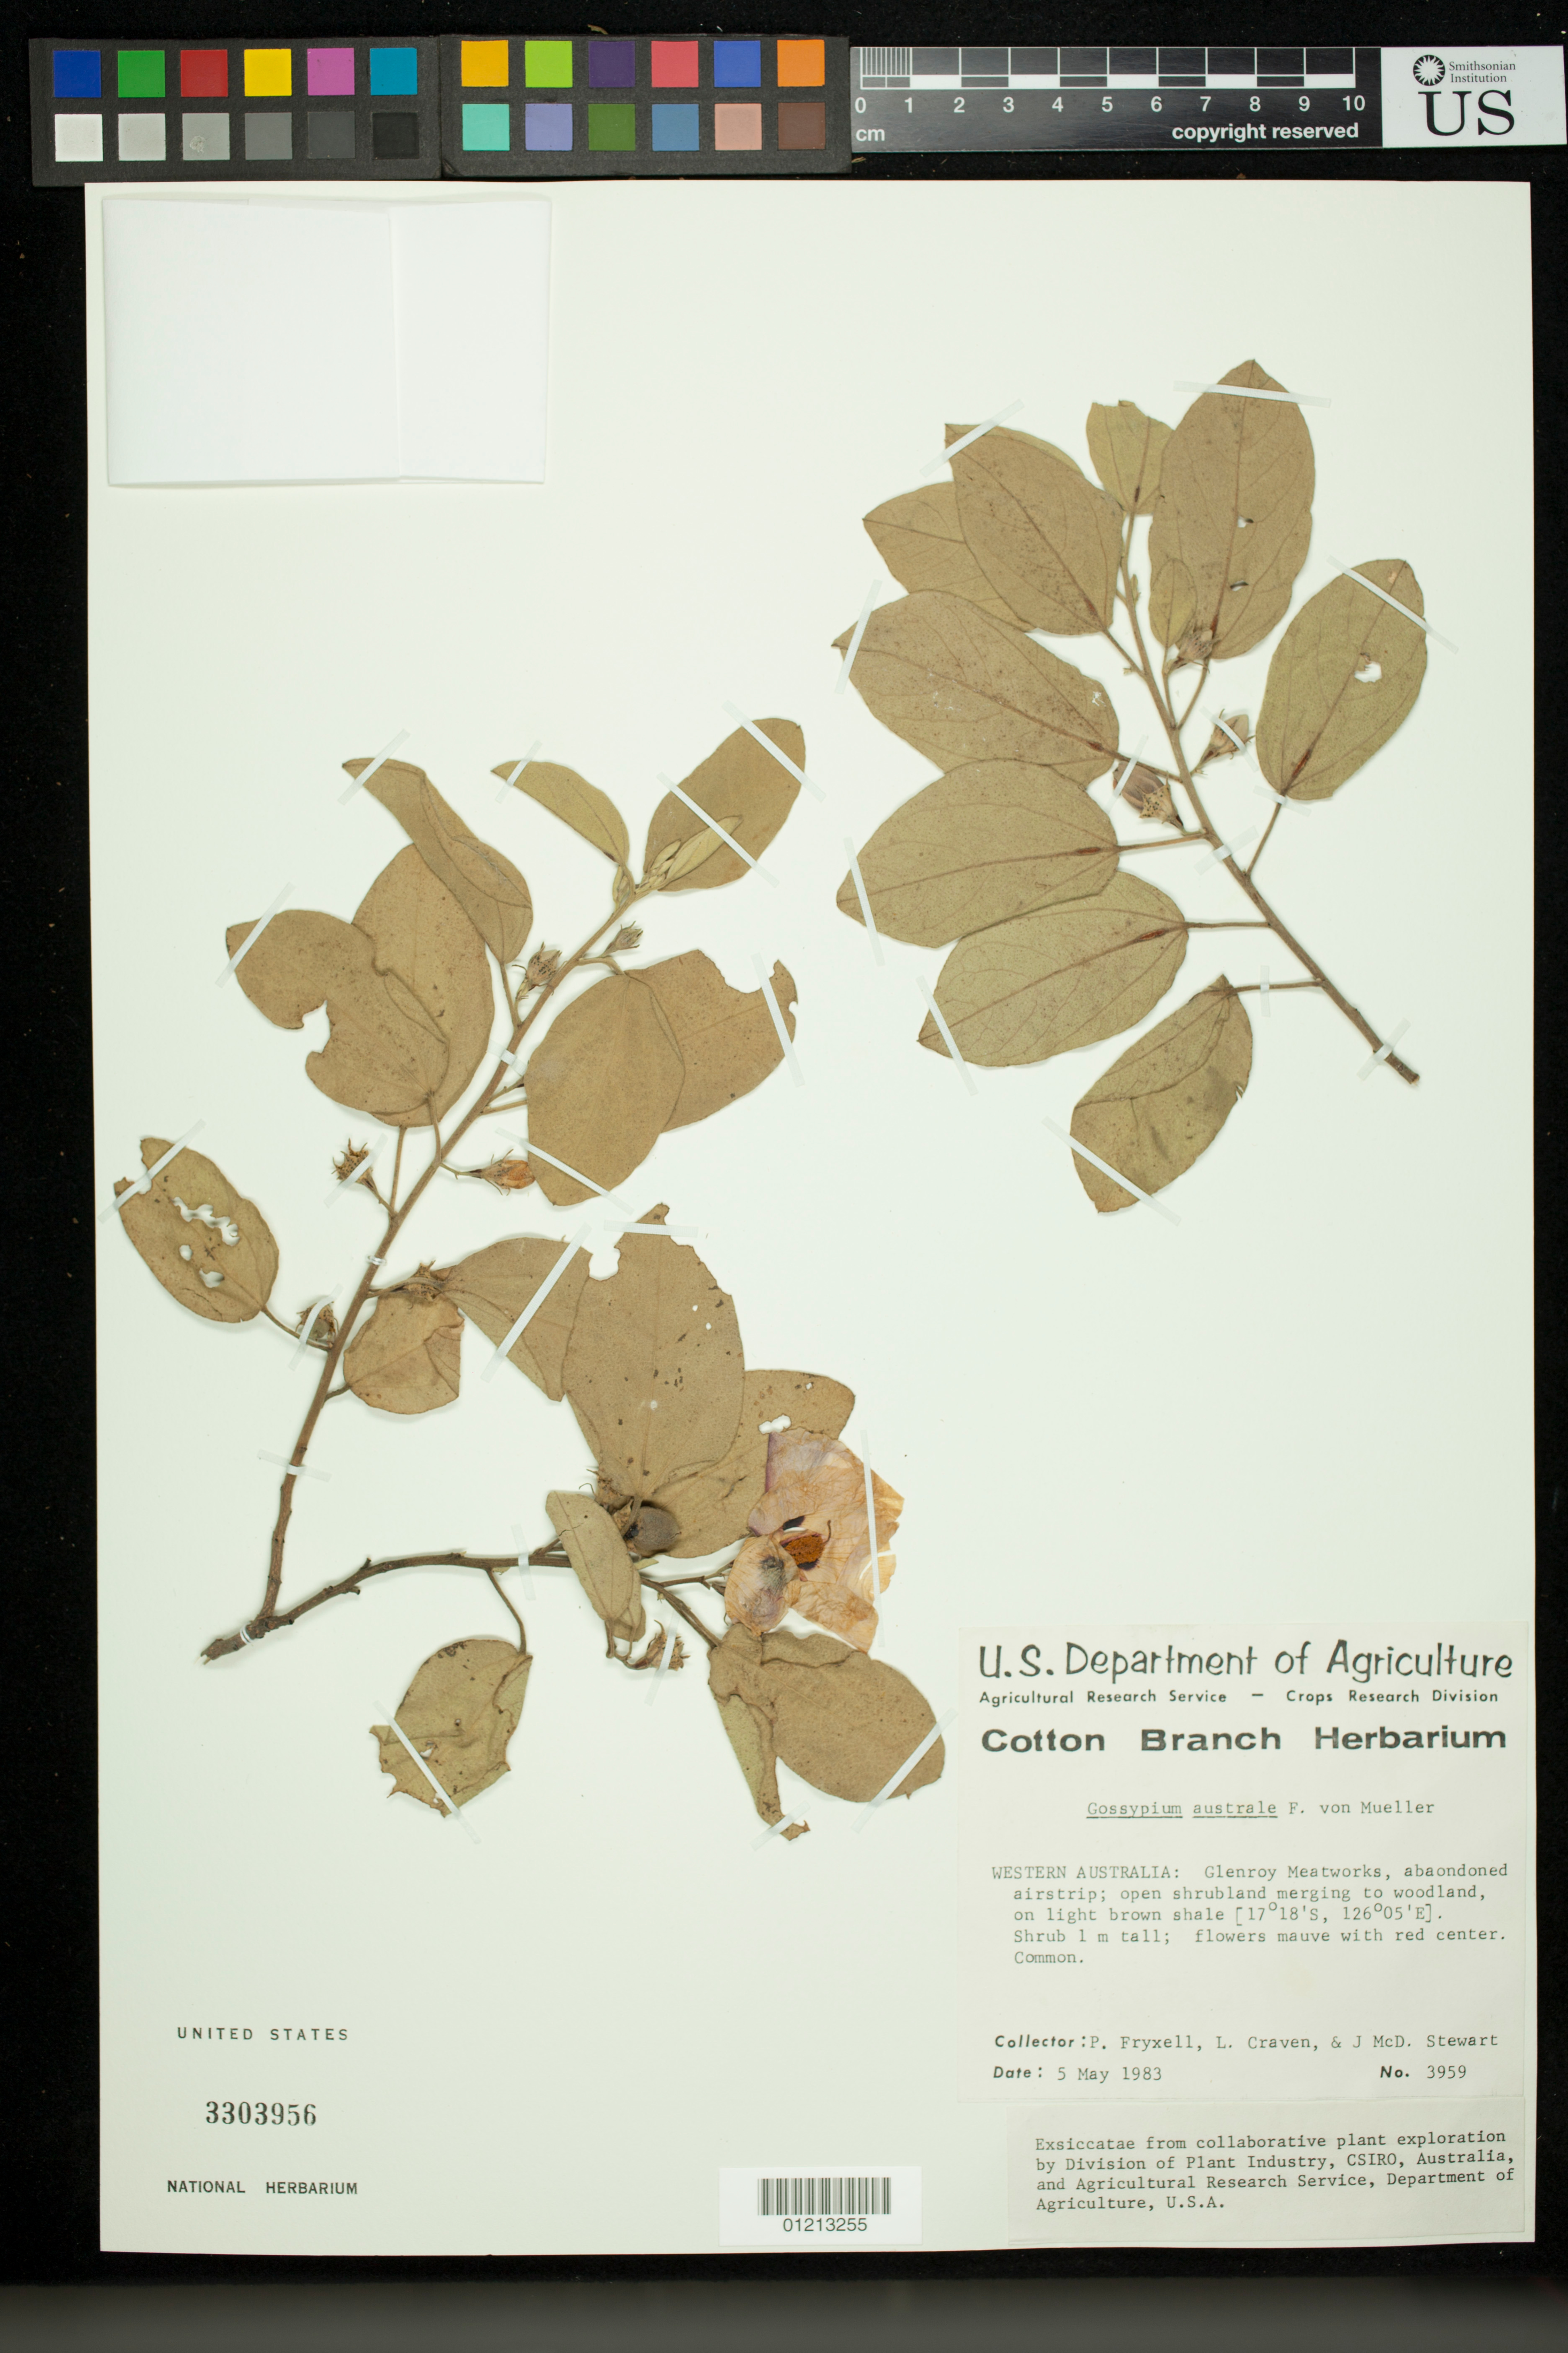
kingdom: Plantae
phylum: Tracheophyta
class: Magnoliopsida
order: Malvales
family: Malvaceae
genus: Gossypium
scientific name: Gossypium australe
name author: F. Muell.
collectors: P. A. Fryxell, L. A. Craven & J. Stewart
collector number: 3959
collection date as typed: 05 May 1983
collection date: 1983-05-05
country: Australia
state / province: Western Australia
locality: Glenroy Meatworks, abaondoned airstrip,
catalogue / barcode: US 3303956